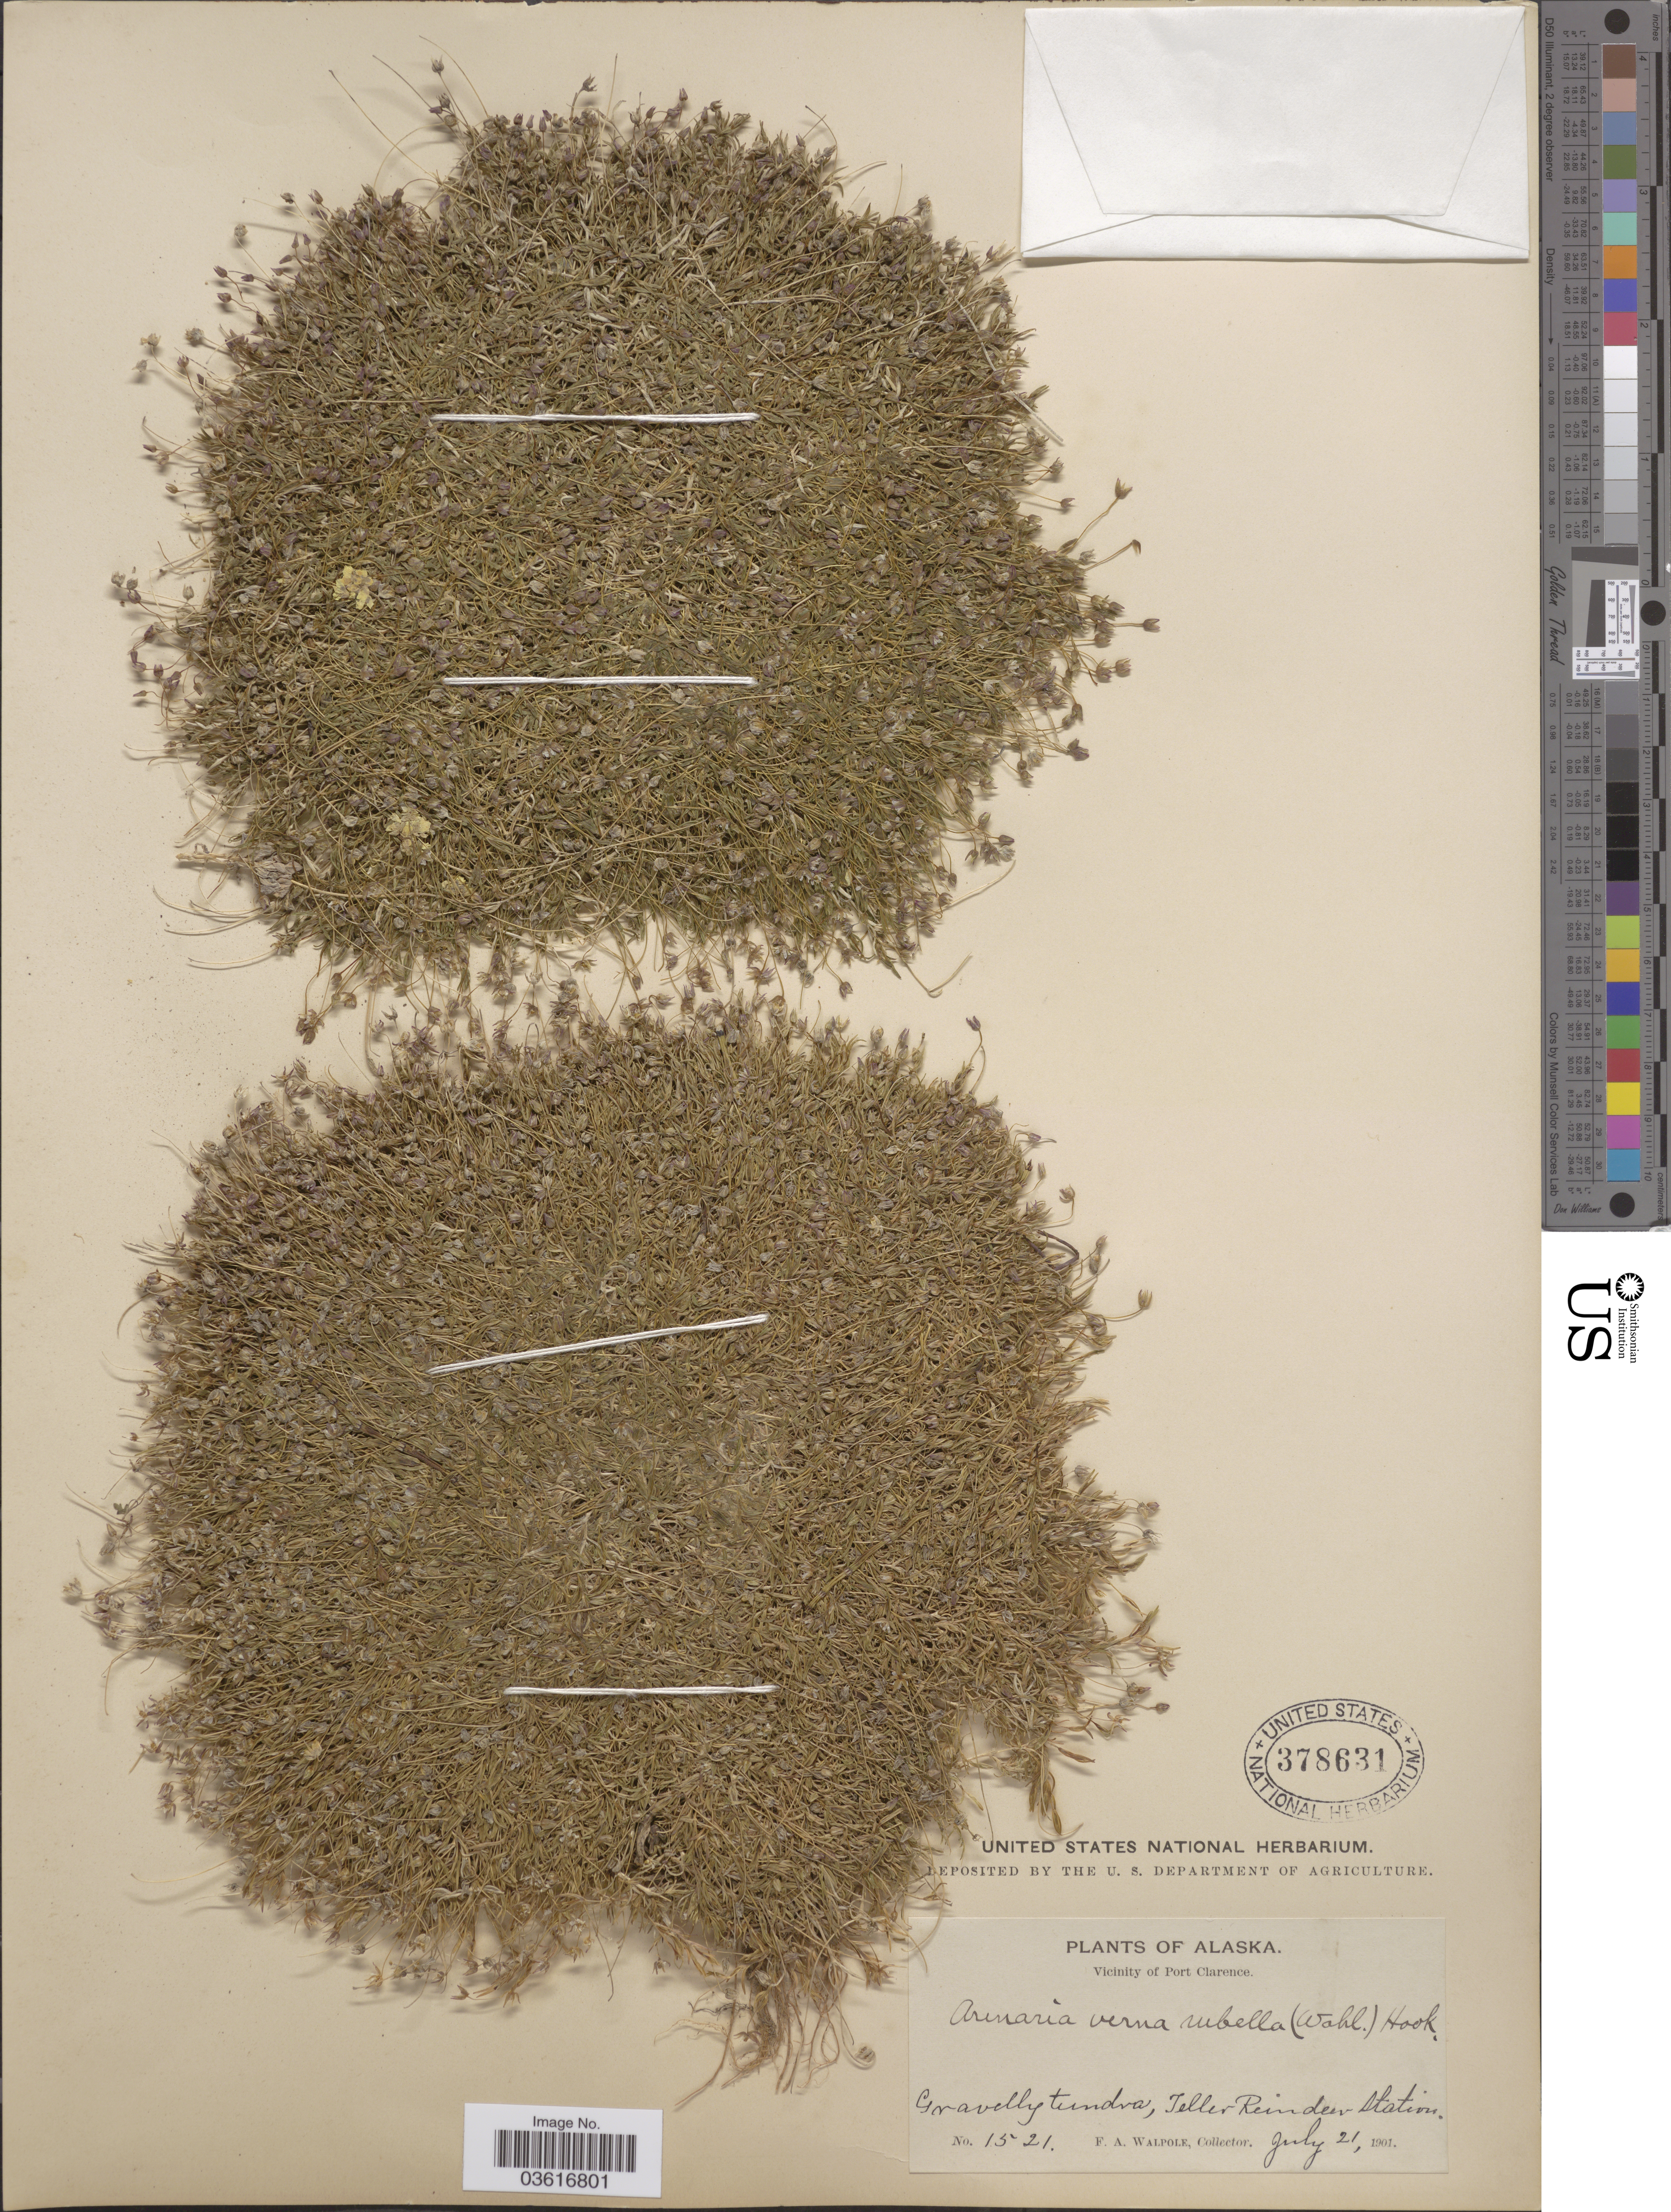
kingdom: Plantae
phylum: Tracheophyta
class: Magnoliopsida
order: Caryophyllales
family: Caryophyllaceae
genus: Minuartia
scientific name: Minuartia rubella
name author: (Wahlenb.) Hiern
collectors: F. Walpole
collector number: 1521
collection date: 1901-07-21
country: United States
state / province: Alaska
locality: Vicinity of Port Clarence. Teller Reindeer Station.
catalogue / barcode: US 378631